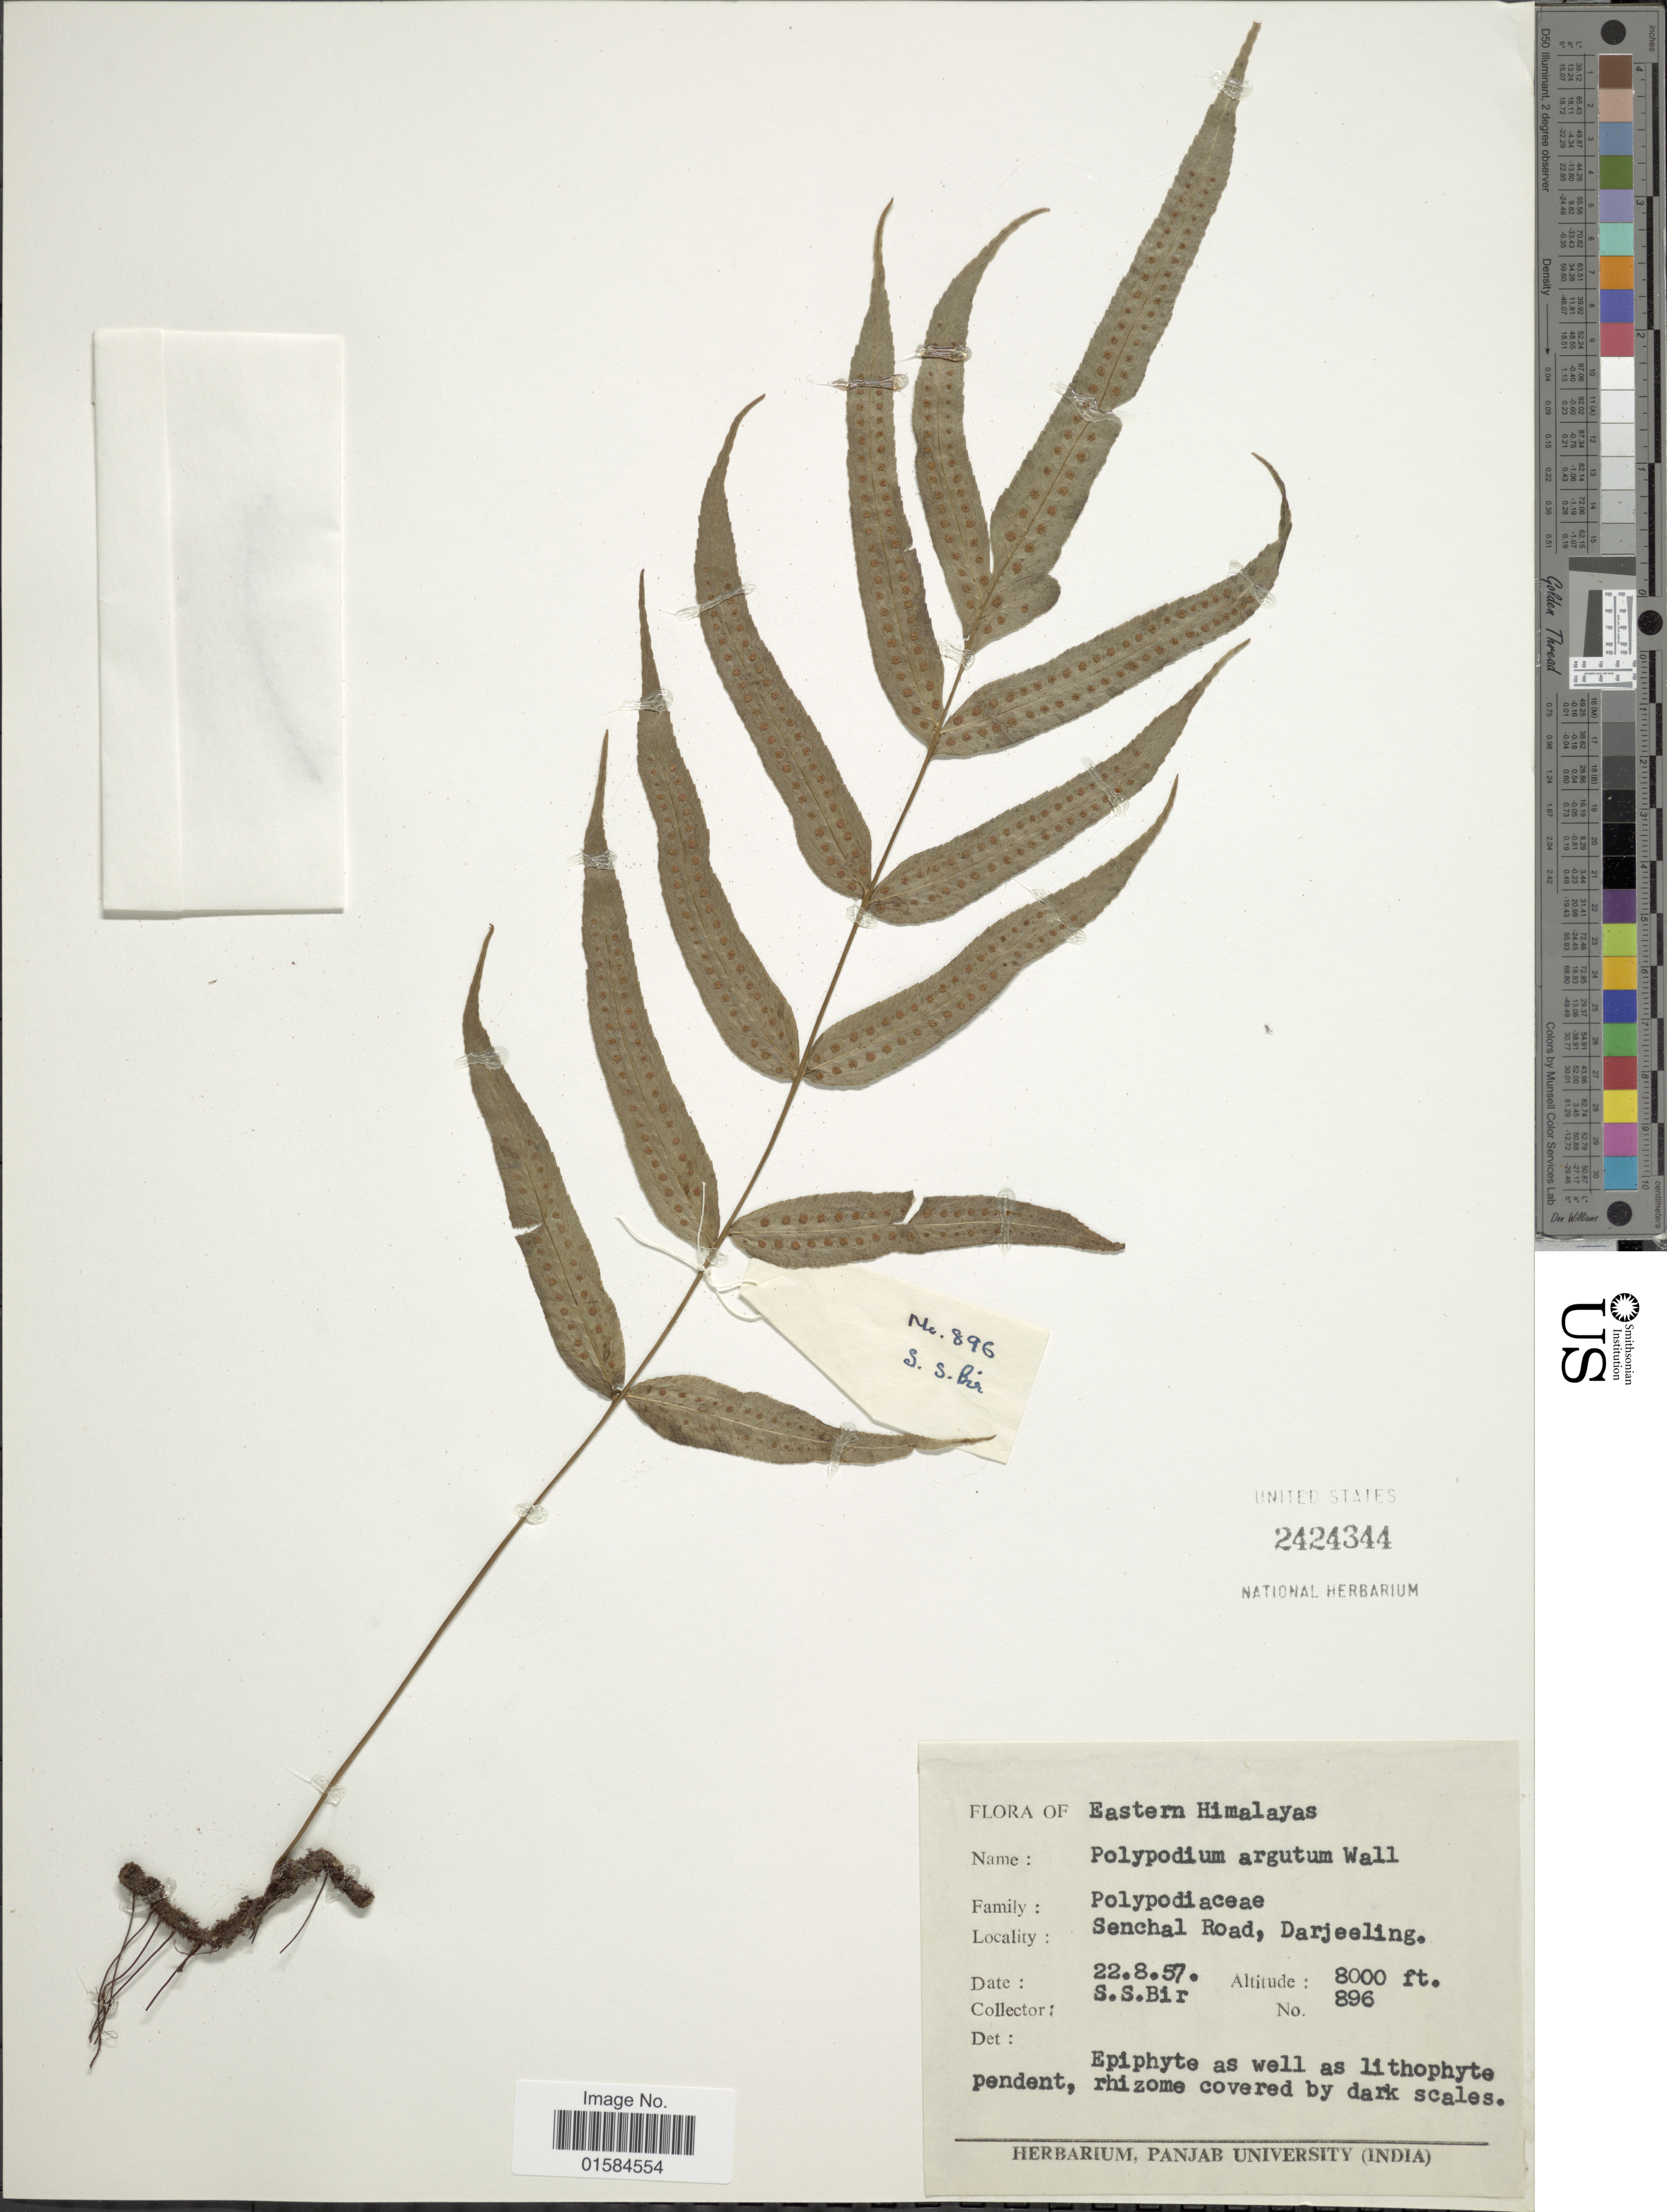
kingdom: Plantae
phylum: Tracheophyta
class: Polypodiopsida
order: Polypodiales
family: Polypodiaceae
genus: Goniophlebium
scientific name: Goniophlebium argutum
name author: (Wall. ex Hook.) J. Sm.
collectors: S. S. Bir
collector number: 896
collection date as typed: Transcribed d/m/y: 22/8/57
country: India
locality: Eastern Himalaya, Senchal Road, Darjeeling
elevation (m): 2438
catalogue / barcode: US 2424344